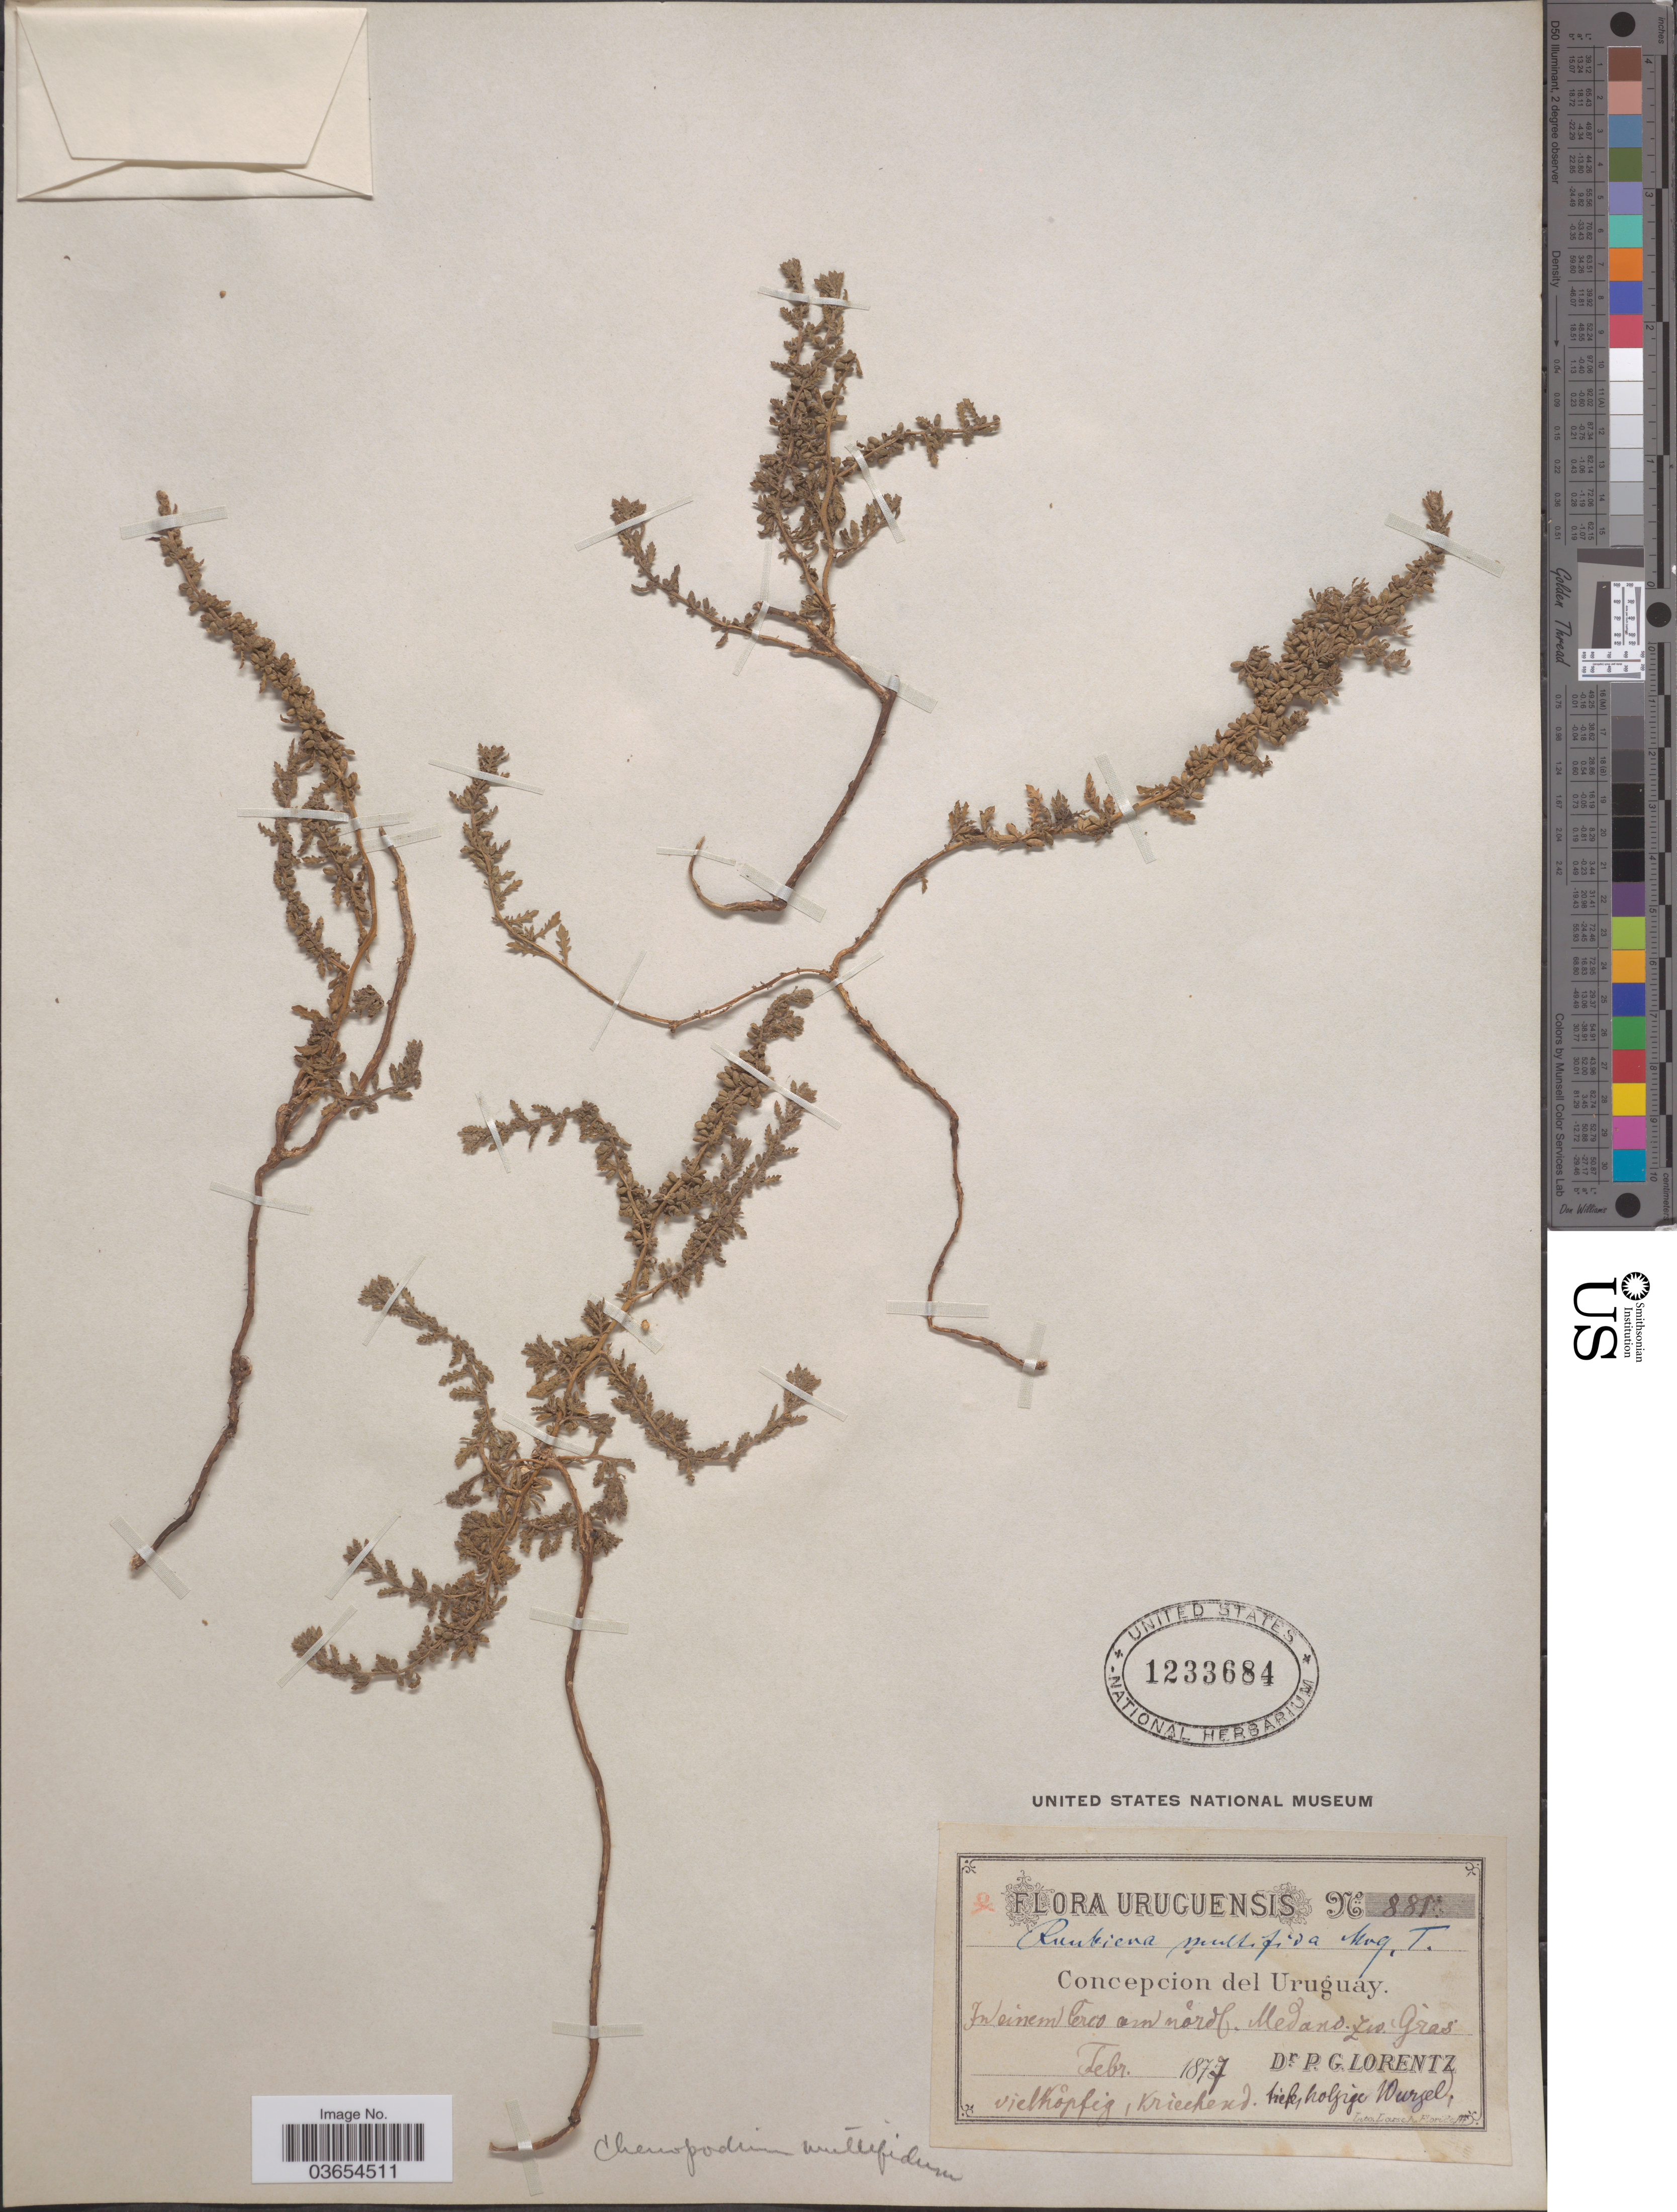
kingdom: Plantae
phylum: Tracheophyta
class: Magnoliopsida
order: Caryophyllales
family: Amaranthaceae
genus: Chenopodium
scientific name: Chenopodium multifidum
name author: L.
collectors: P. G. Lorentz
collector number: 881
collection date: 1877-02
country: Uruguay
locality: Concepcion del Uruguay. In einem Cerco [interpreted] am nördl. Medano Rio [interpreted] Gras.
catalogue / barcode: US 1233684